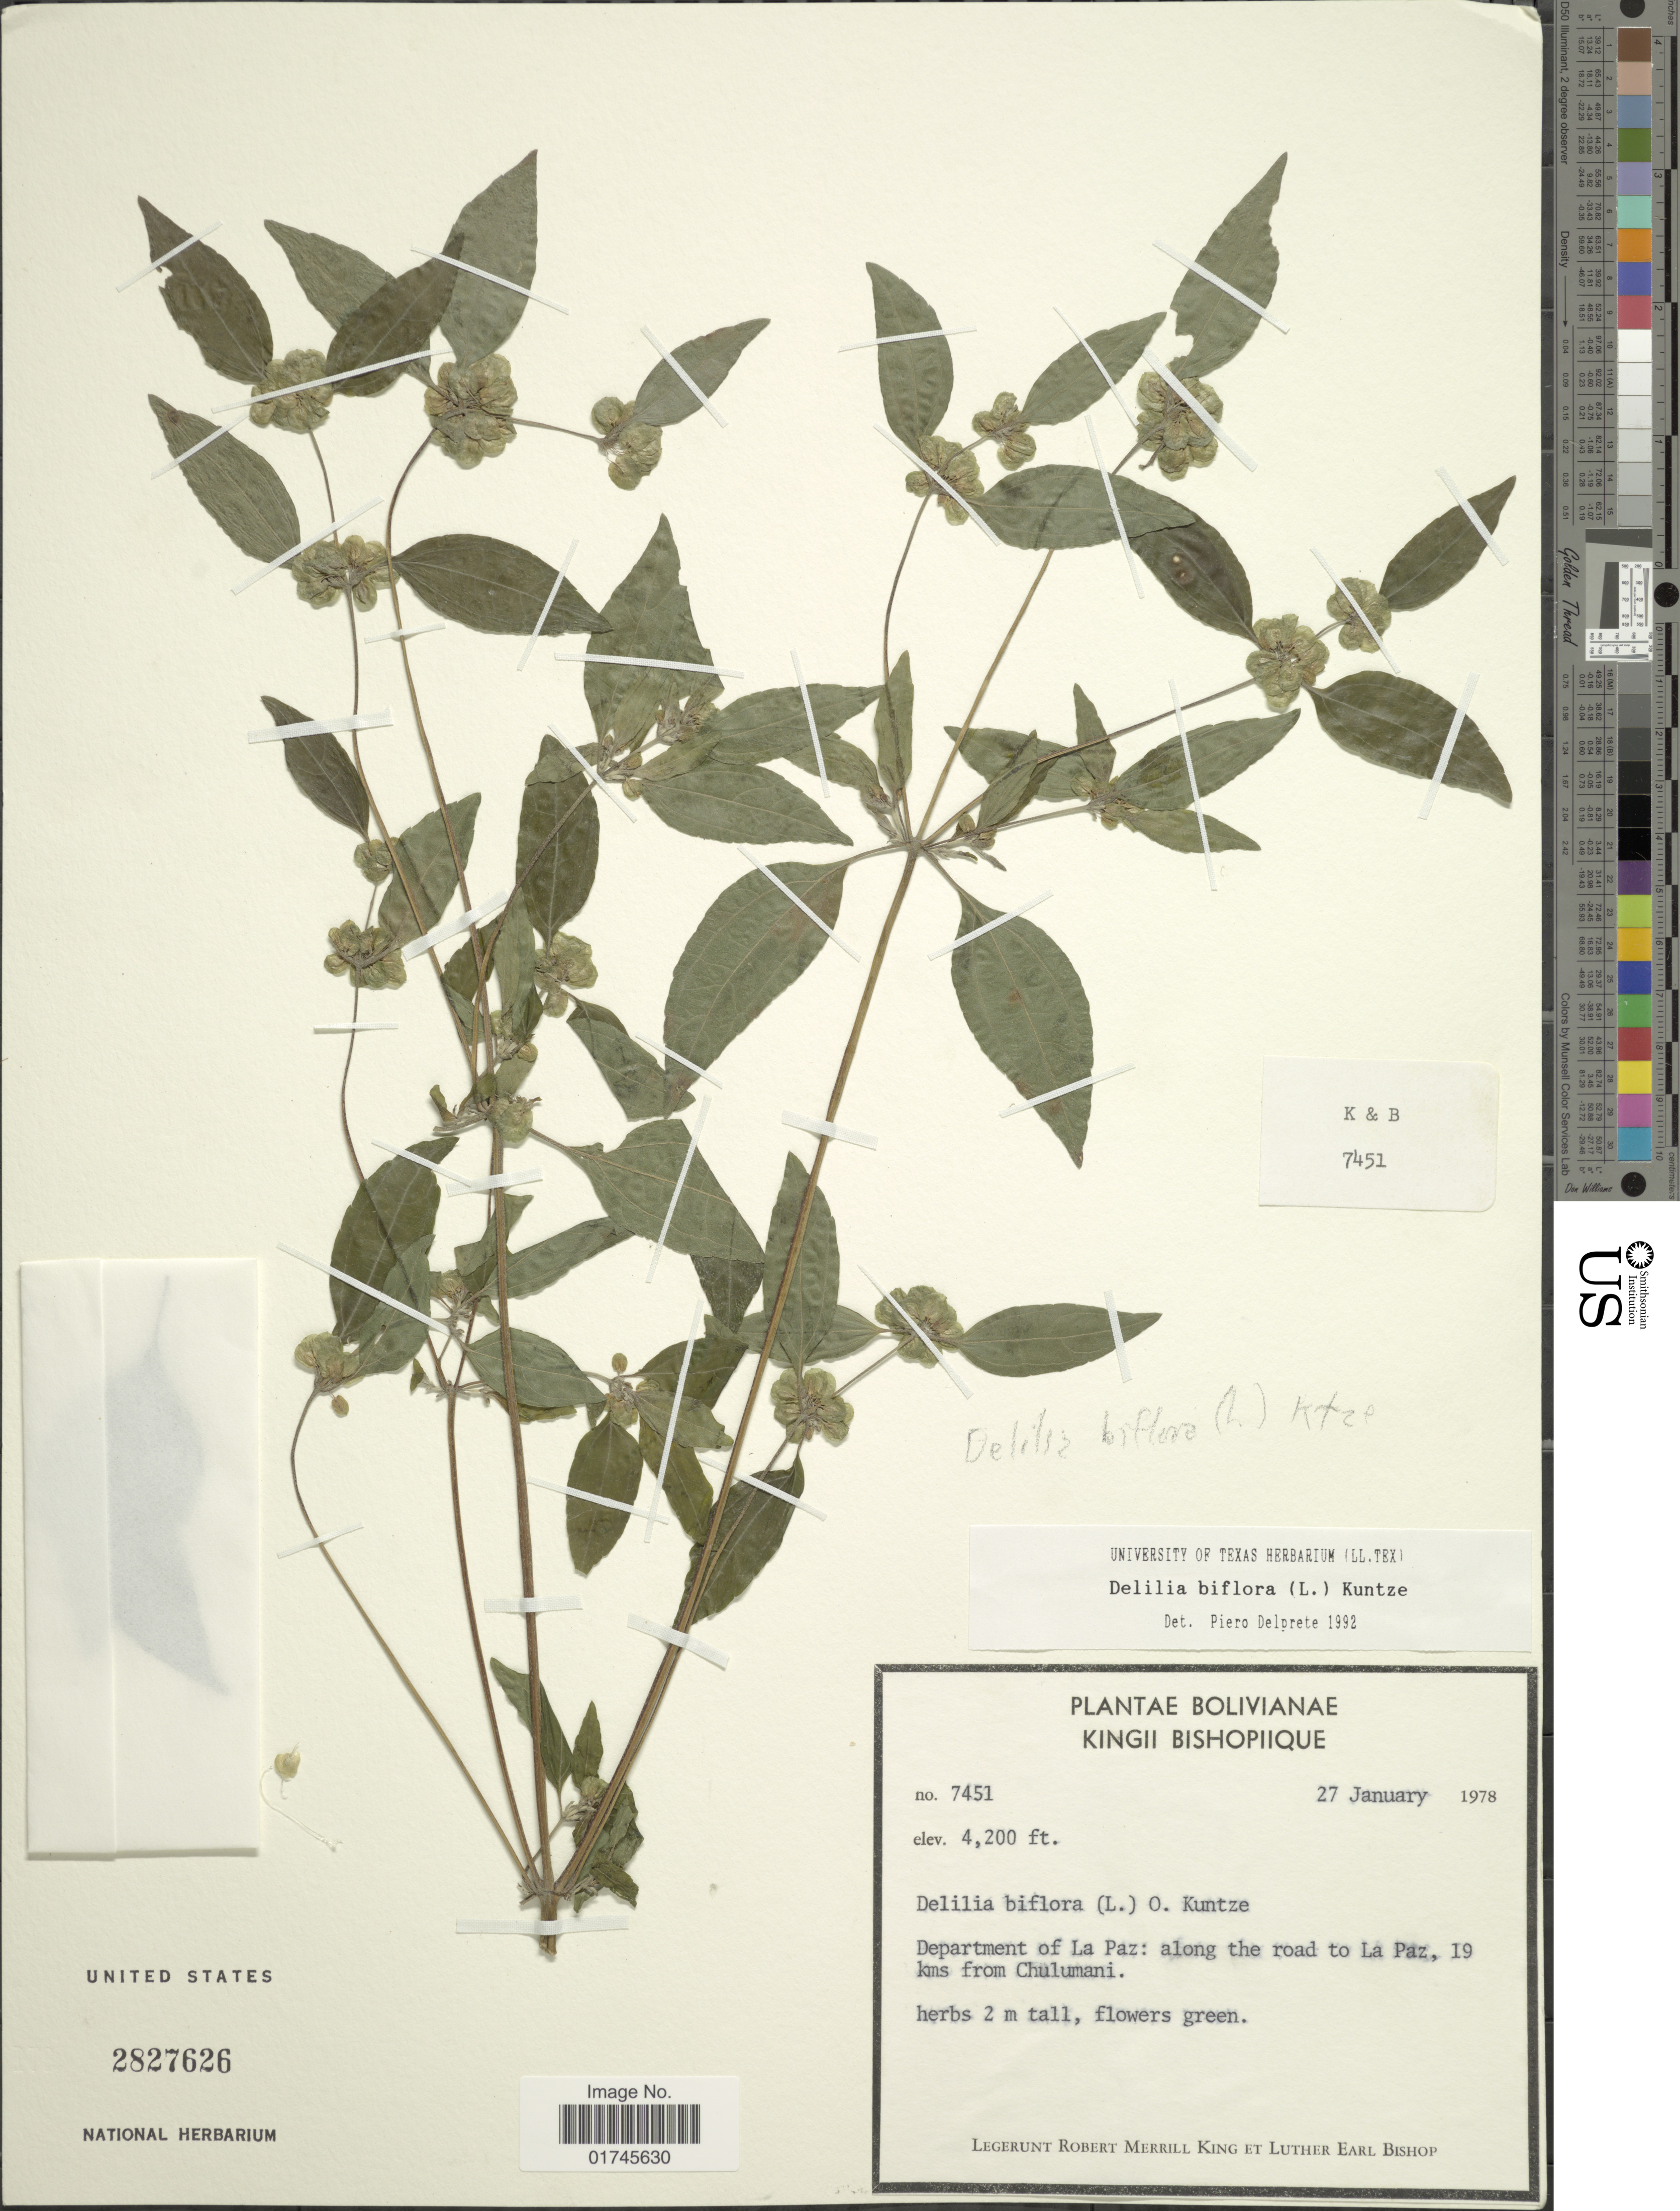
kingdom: Plantae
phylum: Tracheophyta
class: Magnoliopsida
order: Asterales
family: Asteraceae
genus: Delilia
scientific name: Delilia biflora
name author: (L.) Kuntze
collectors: R. M. King & L. E. Bishop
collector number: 7451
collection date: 1978-01-27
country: Bolivia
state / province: La Paz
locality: Department of La Paz: along the road to La Paz, 19 kms from Chulumani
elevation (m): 1280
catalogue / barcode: US 2827626